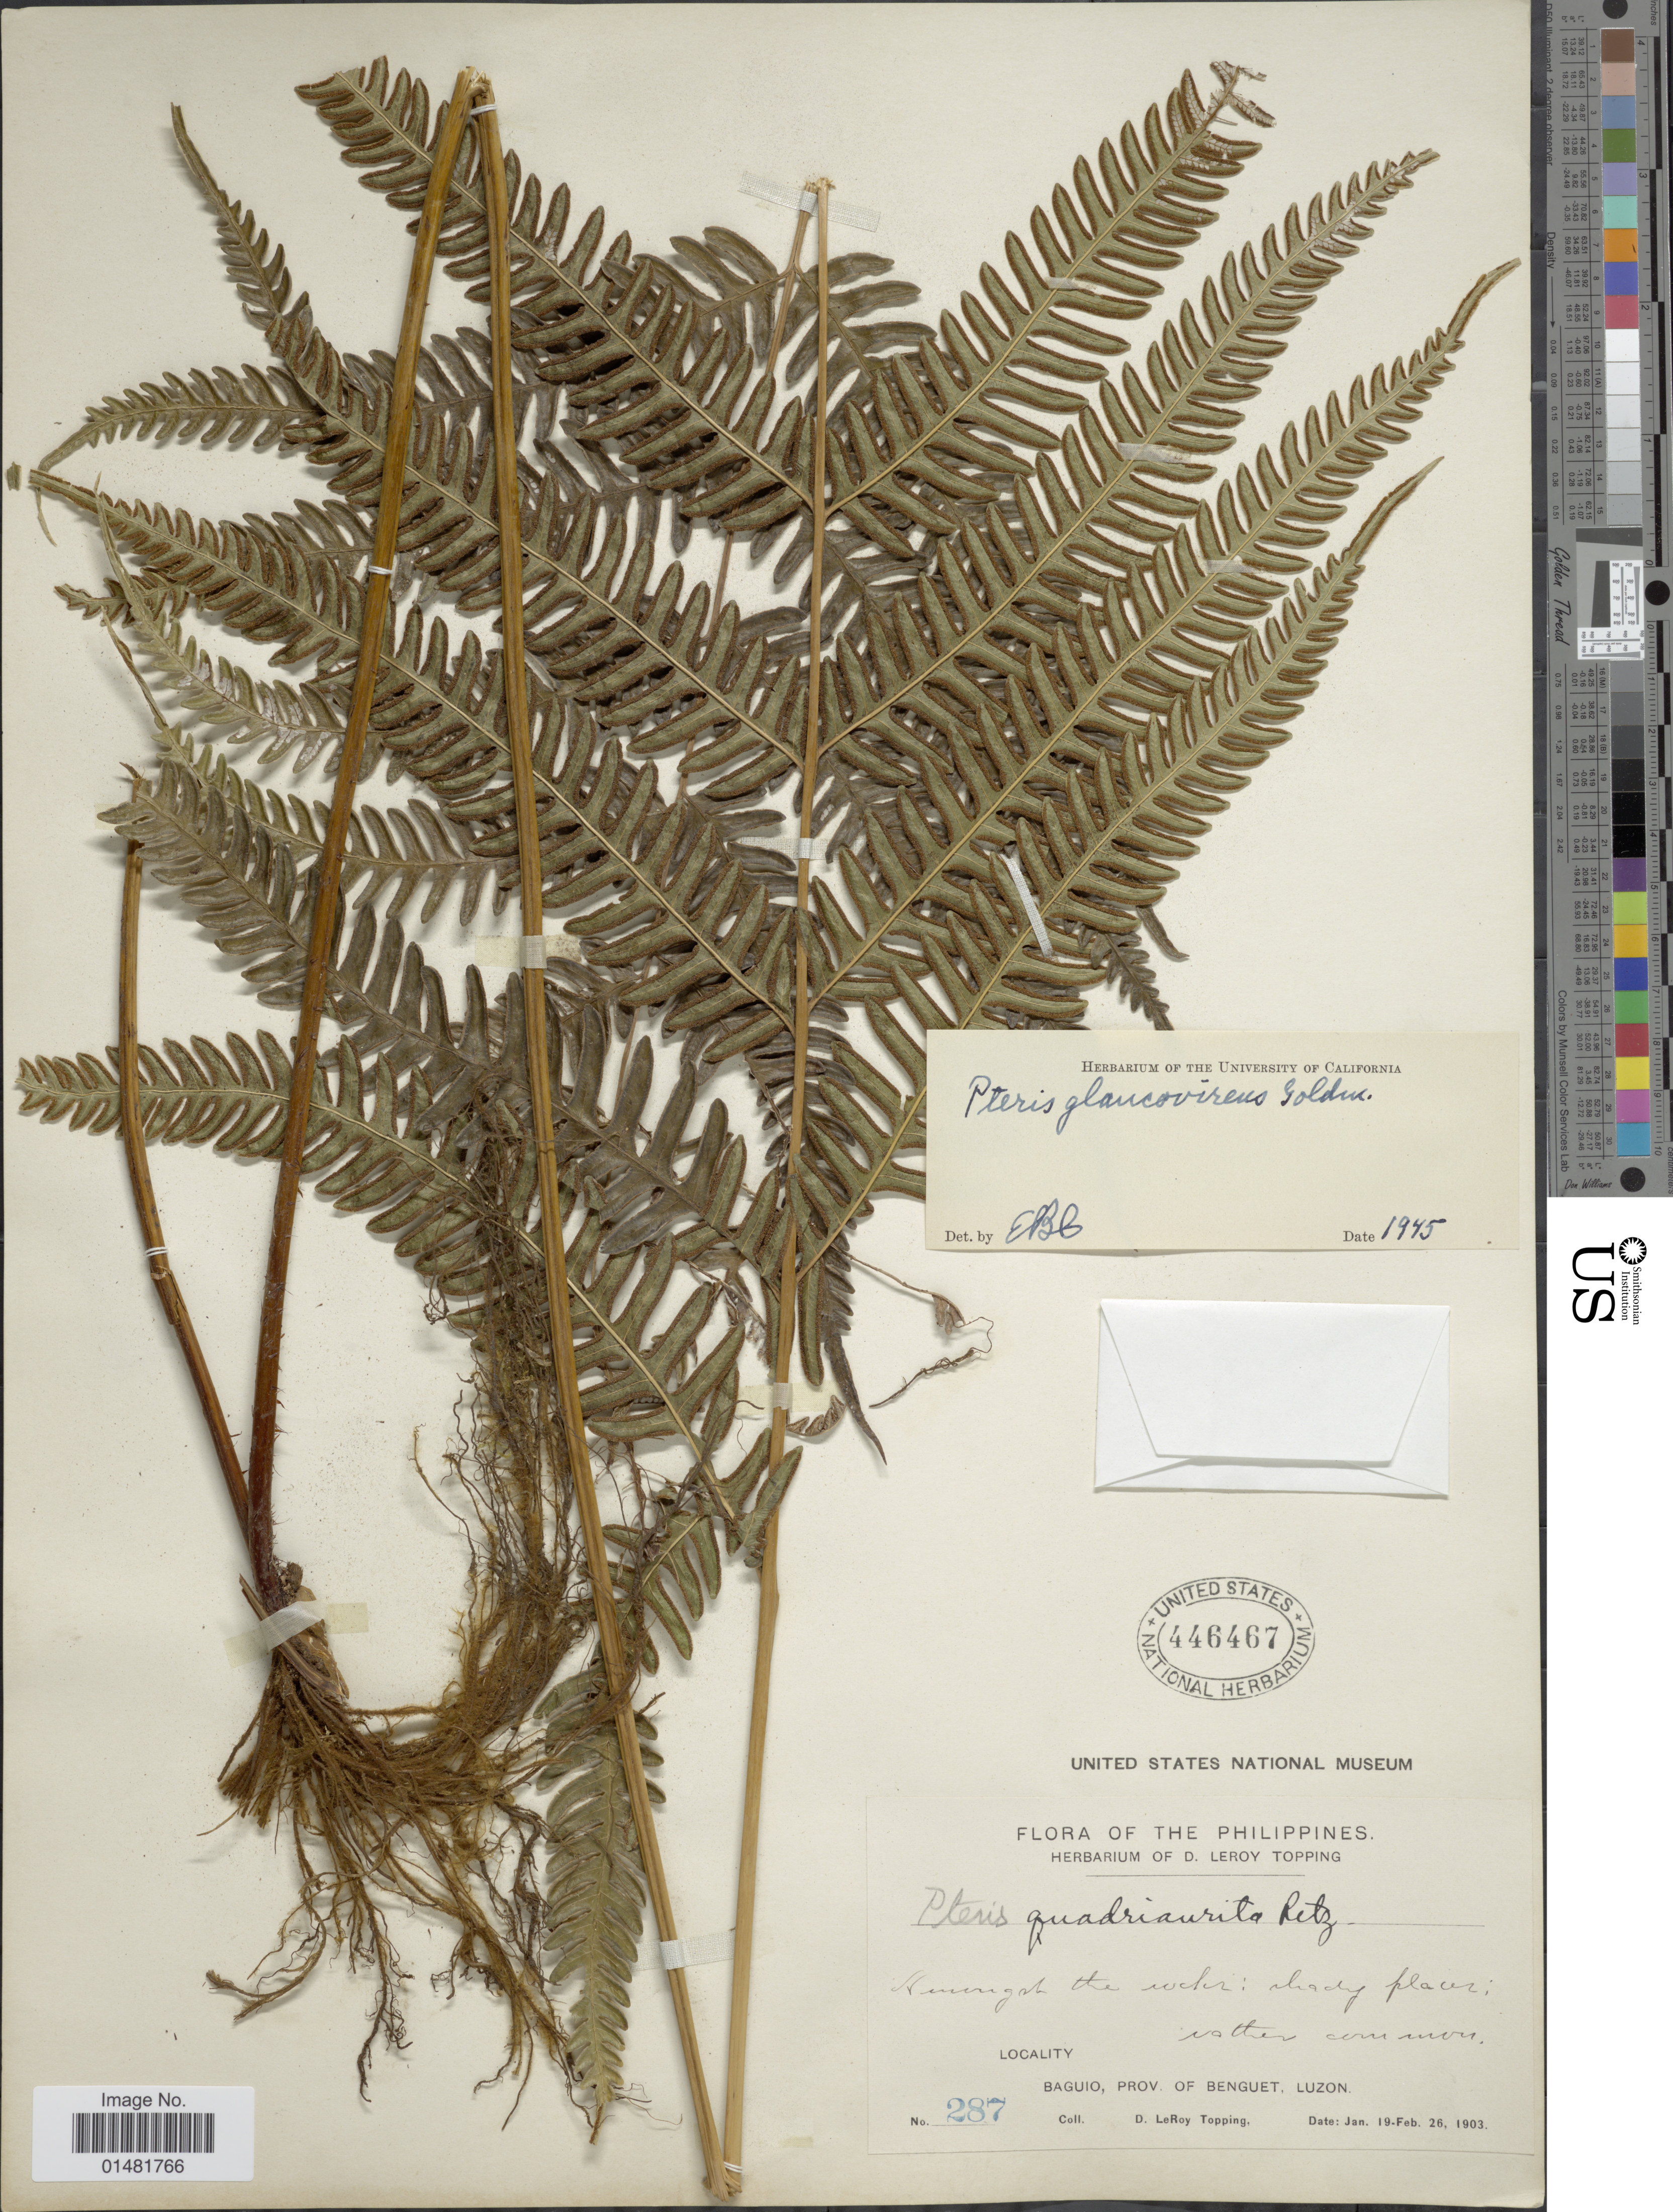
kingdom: Plantae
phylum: Tracheophyta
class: Polypodiopsida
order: Polypodiales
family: Pteridaceae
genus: Pteris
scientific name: Pteris glaucovirens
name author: Goldm.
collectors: D. L. Topping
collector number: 287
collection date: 1903-01-19/1903-02-26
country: Philippines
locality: Baguio, Prov. of Benguet, Luzon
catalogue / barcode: US 446467